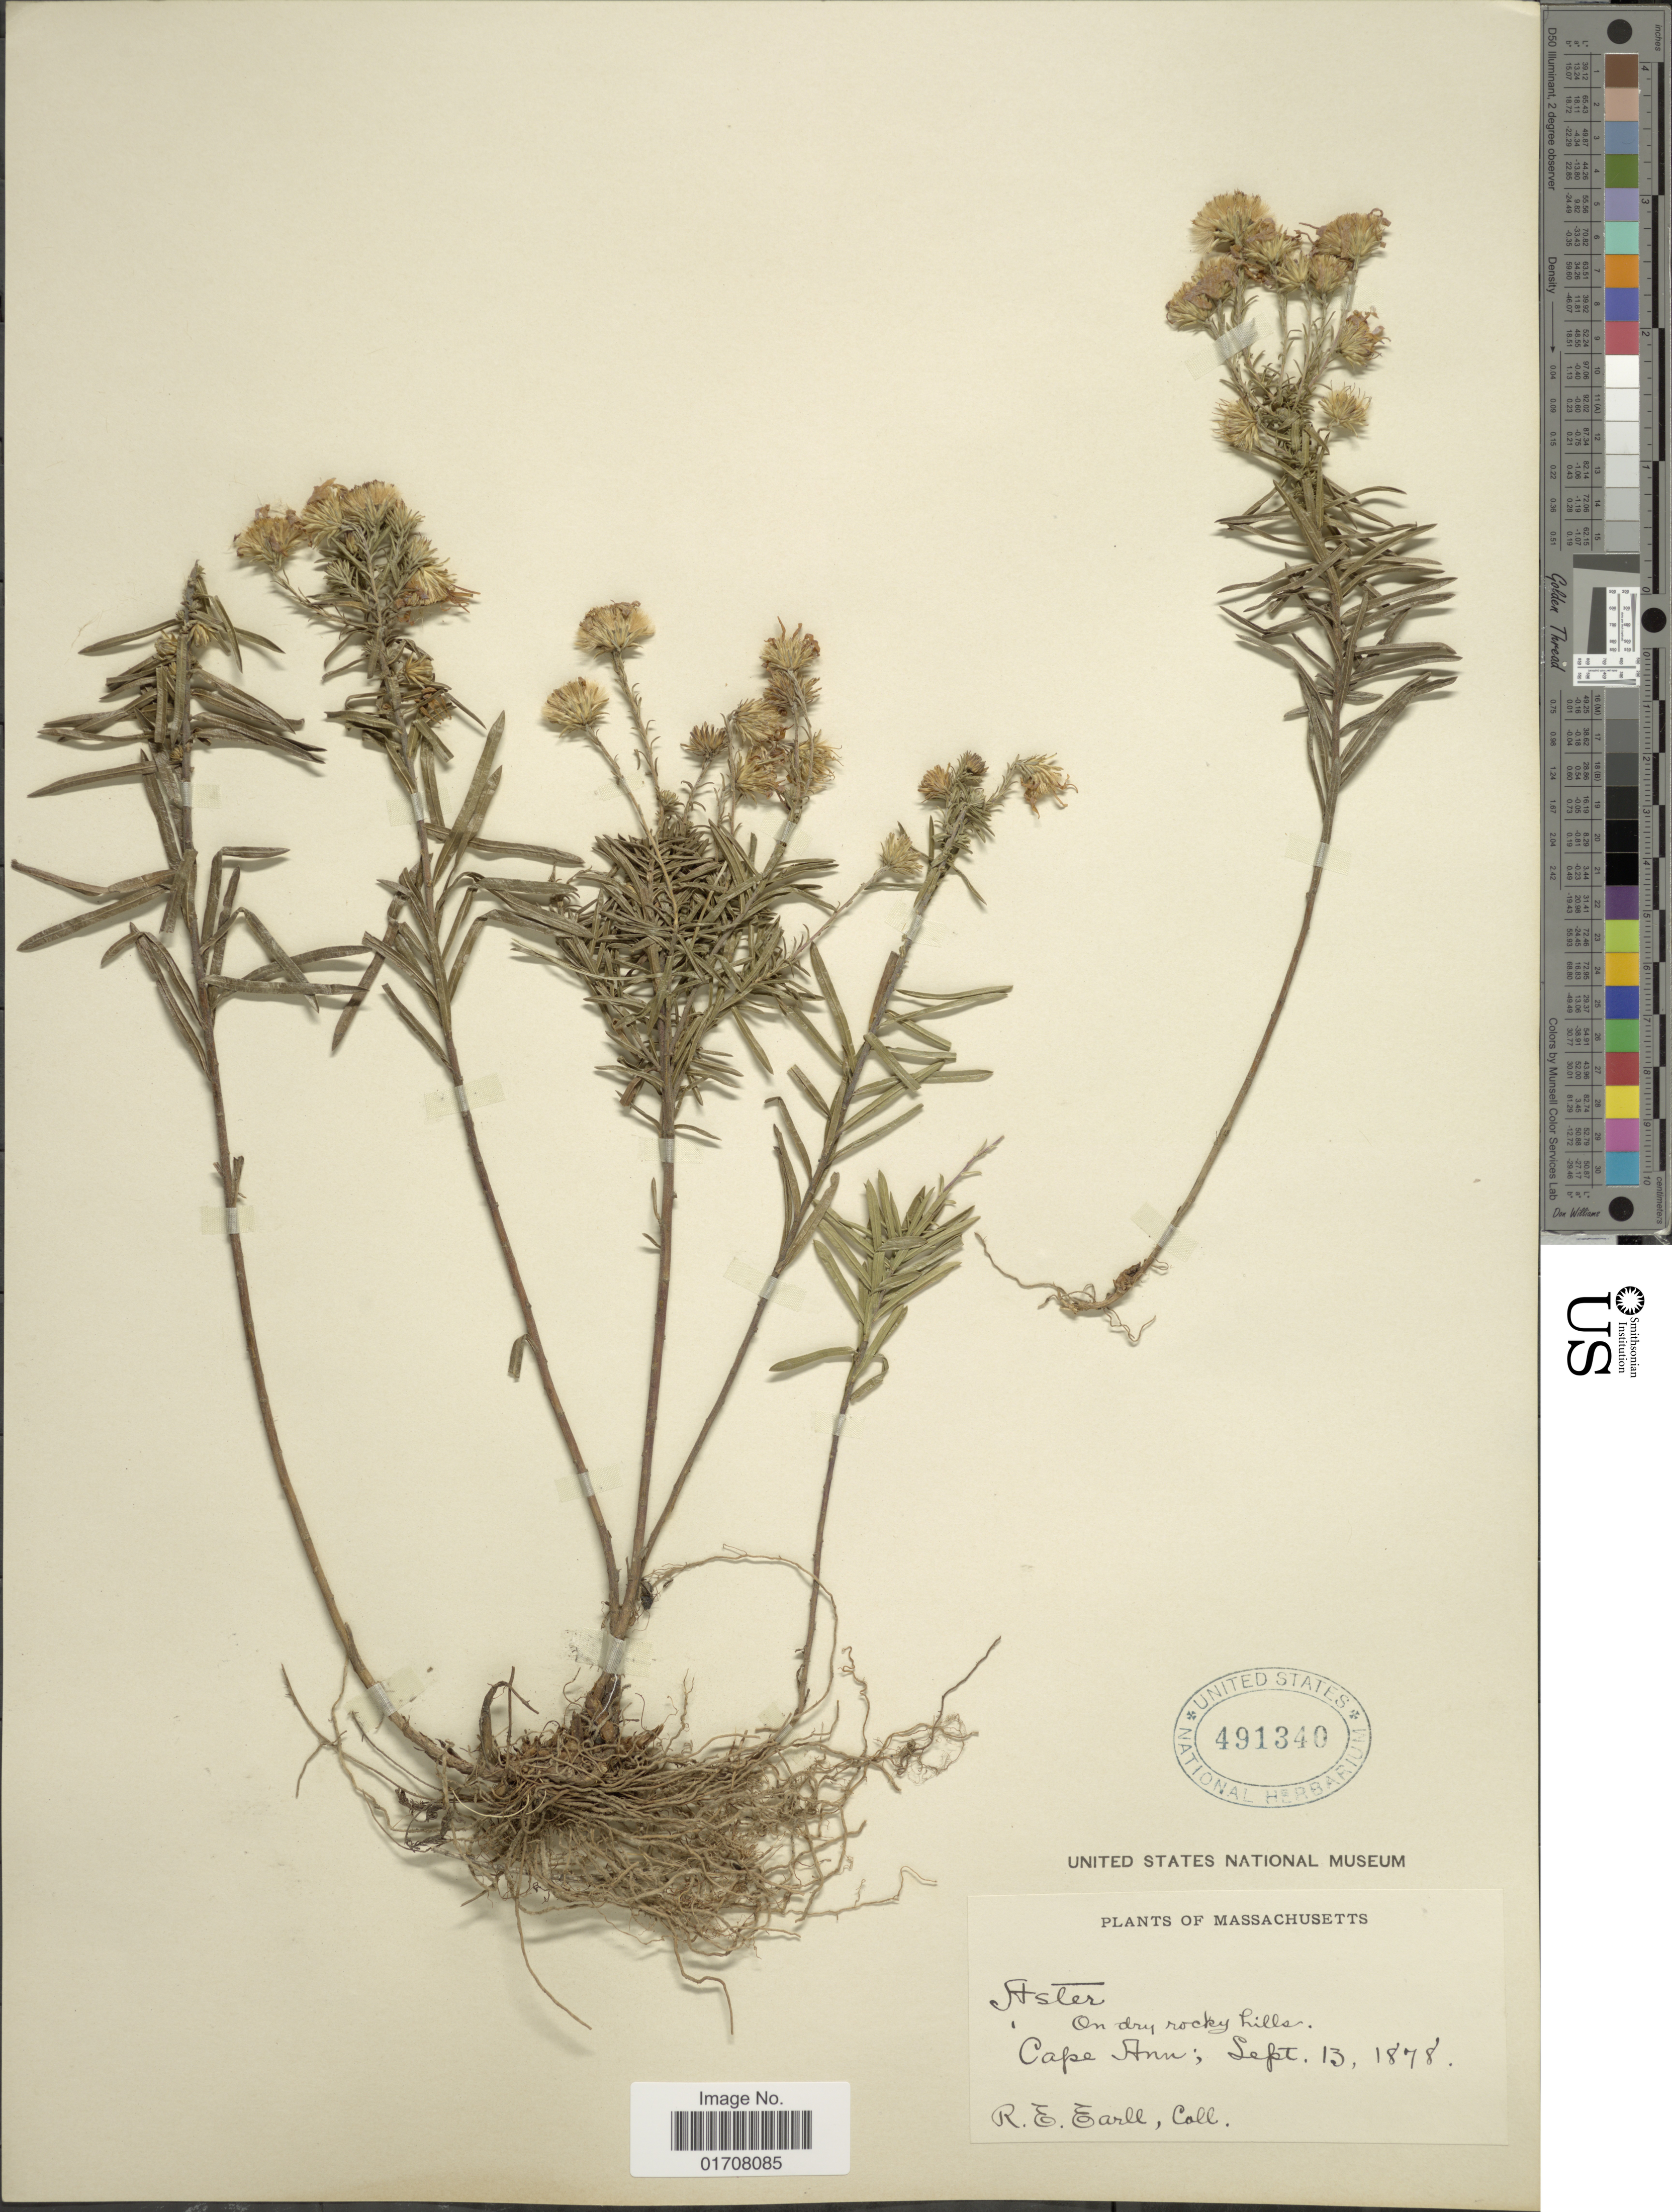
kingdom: Plantae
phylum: Tracheophyta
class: Magnoliopsida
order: Asterales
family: Asteraceae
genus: Ionactis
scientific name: Ionactis linariifolia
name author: (L.) Greene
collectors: R. Earll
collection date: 1878-09-13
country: United States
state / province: Massachusetts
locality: Cape Ann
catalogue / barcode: US 491340